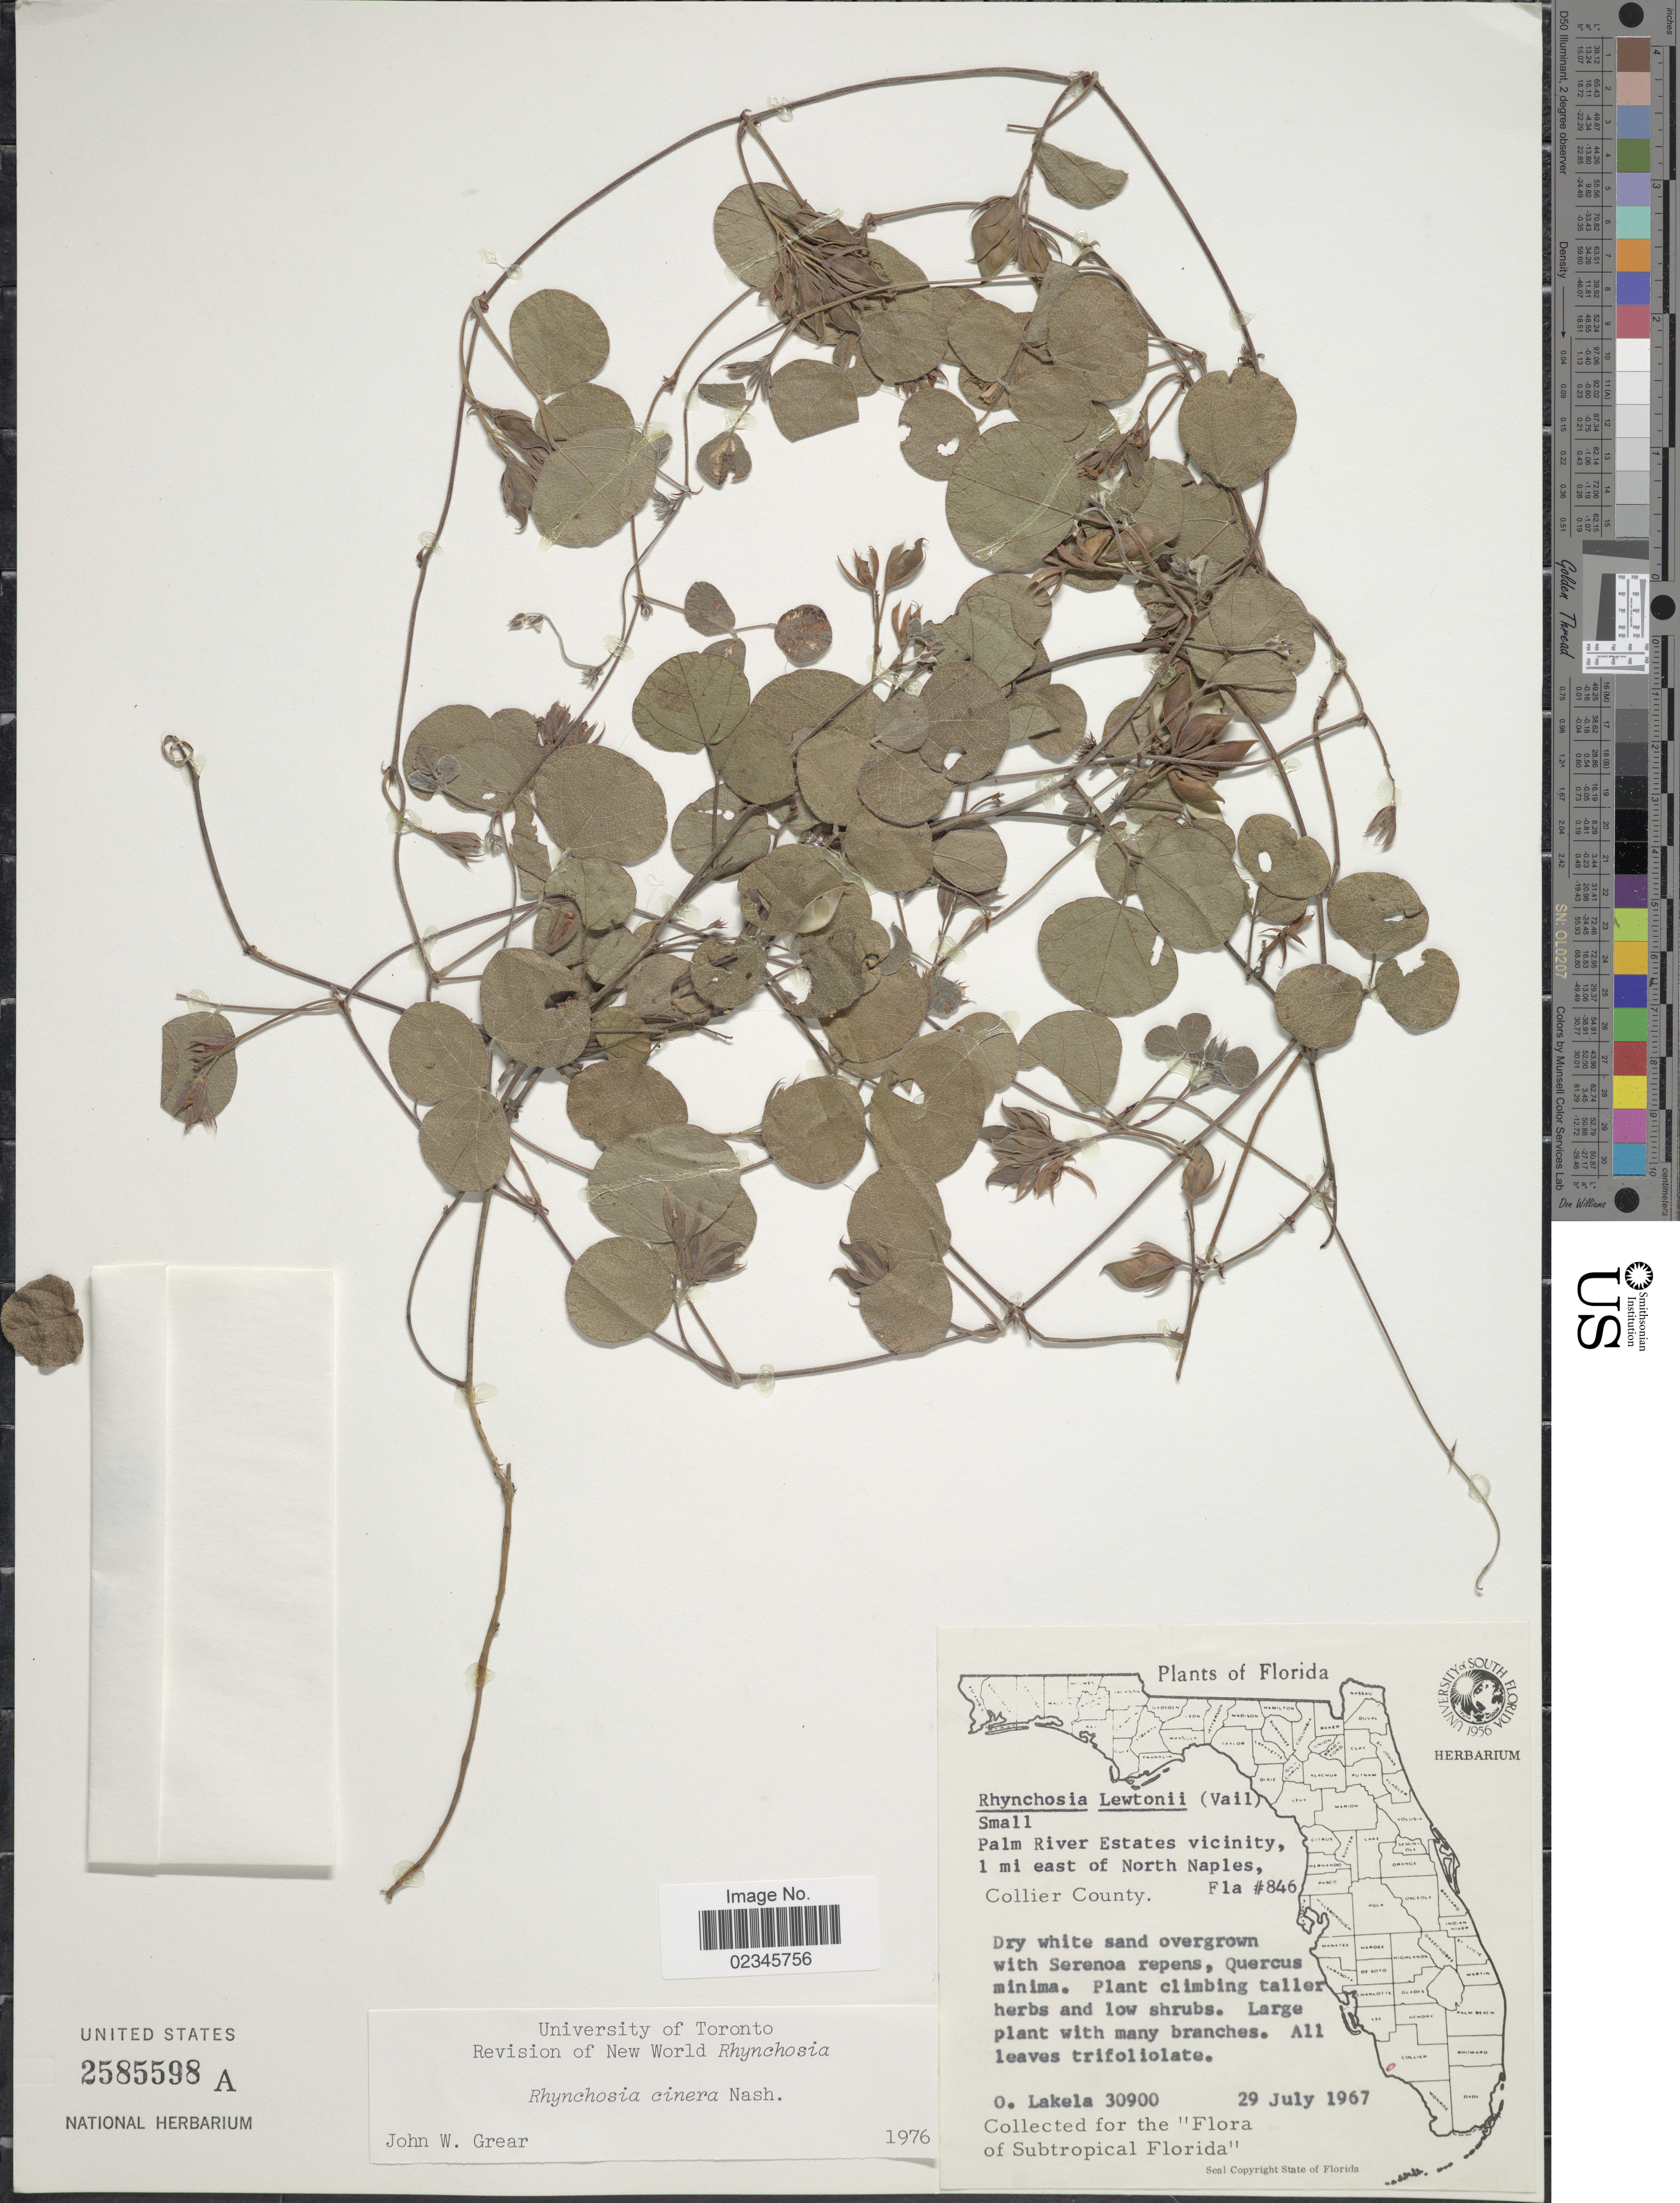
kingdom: Plantae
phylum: Tracheophyta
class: Magnoliopsida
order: Fabales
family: Fabaceae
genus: Cajanus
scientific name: Cajanus cinereus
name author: (F. Muell. ex Benth.) F. Muell.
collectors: O. Lakela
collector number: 30900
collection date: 1967-07-29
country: United States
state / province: Florida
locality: Small, Palm River Estates vicinity, 1 mi east of North Naples, Fla #846, Collier County.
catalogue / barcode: US 2585598A